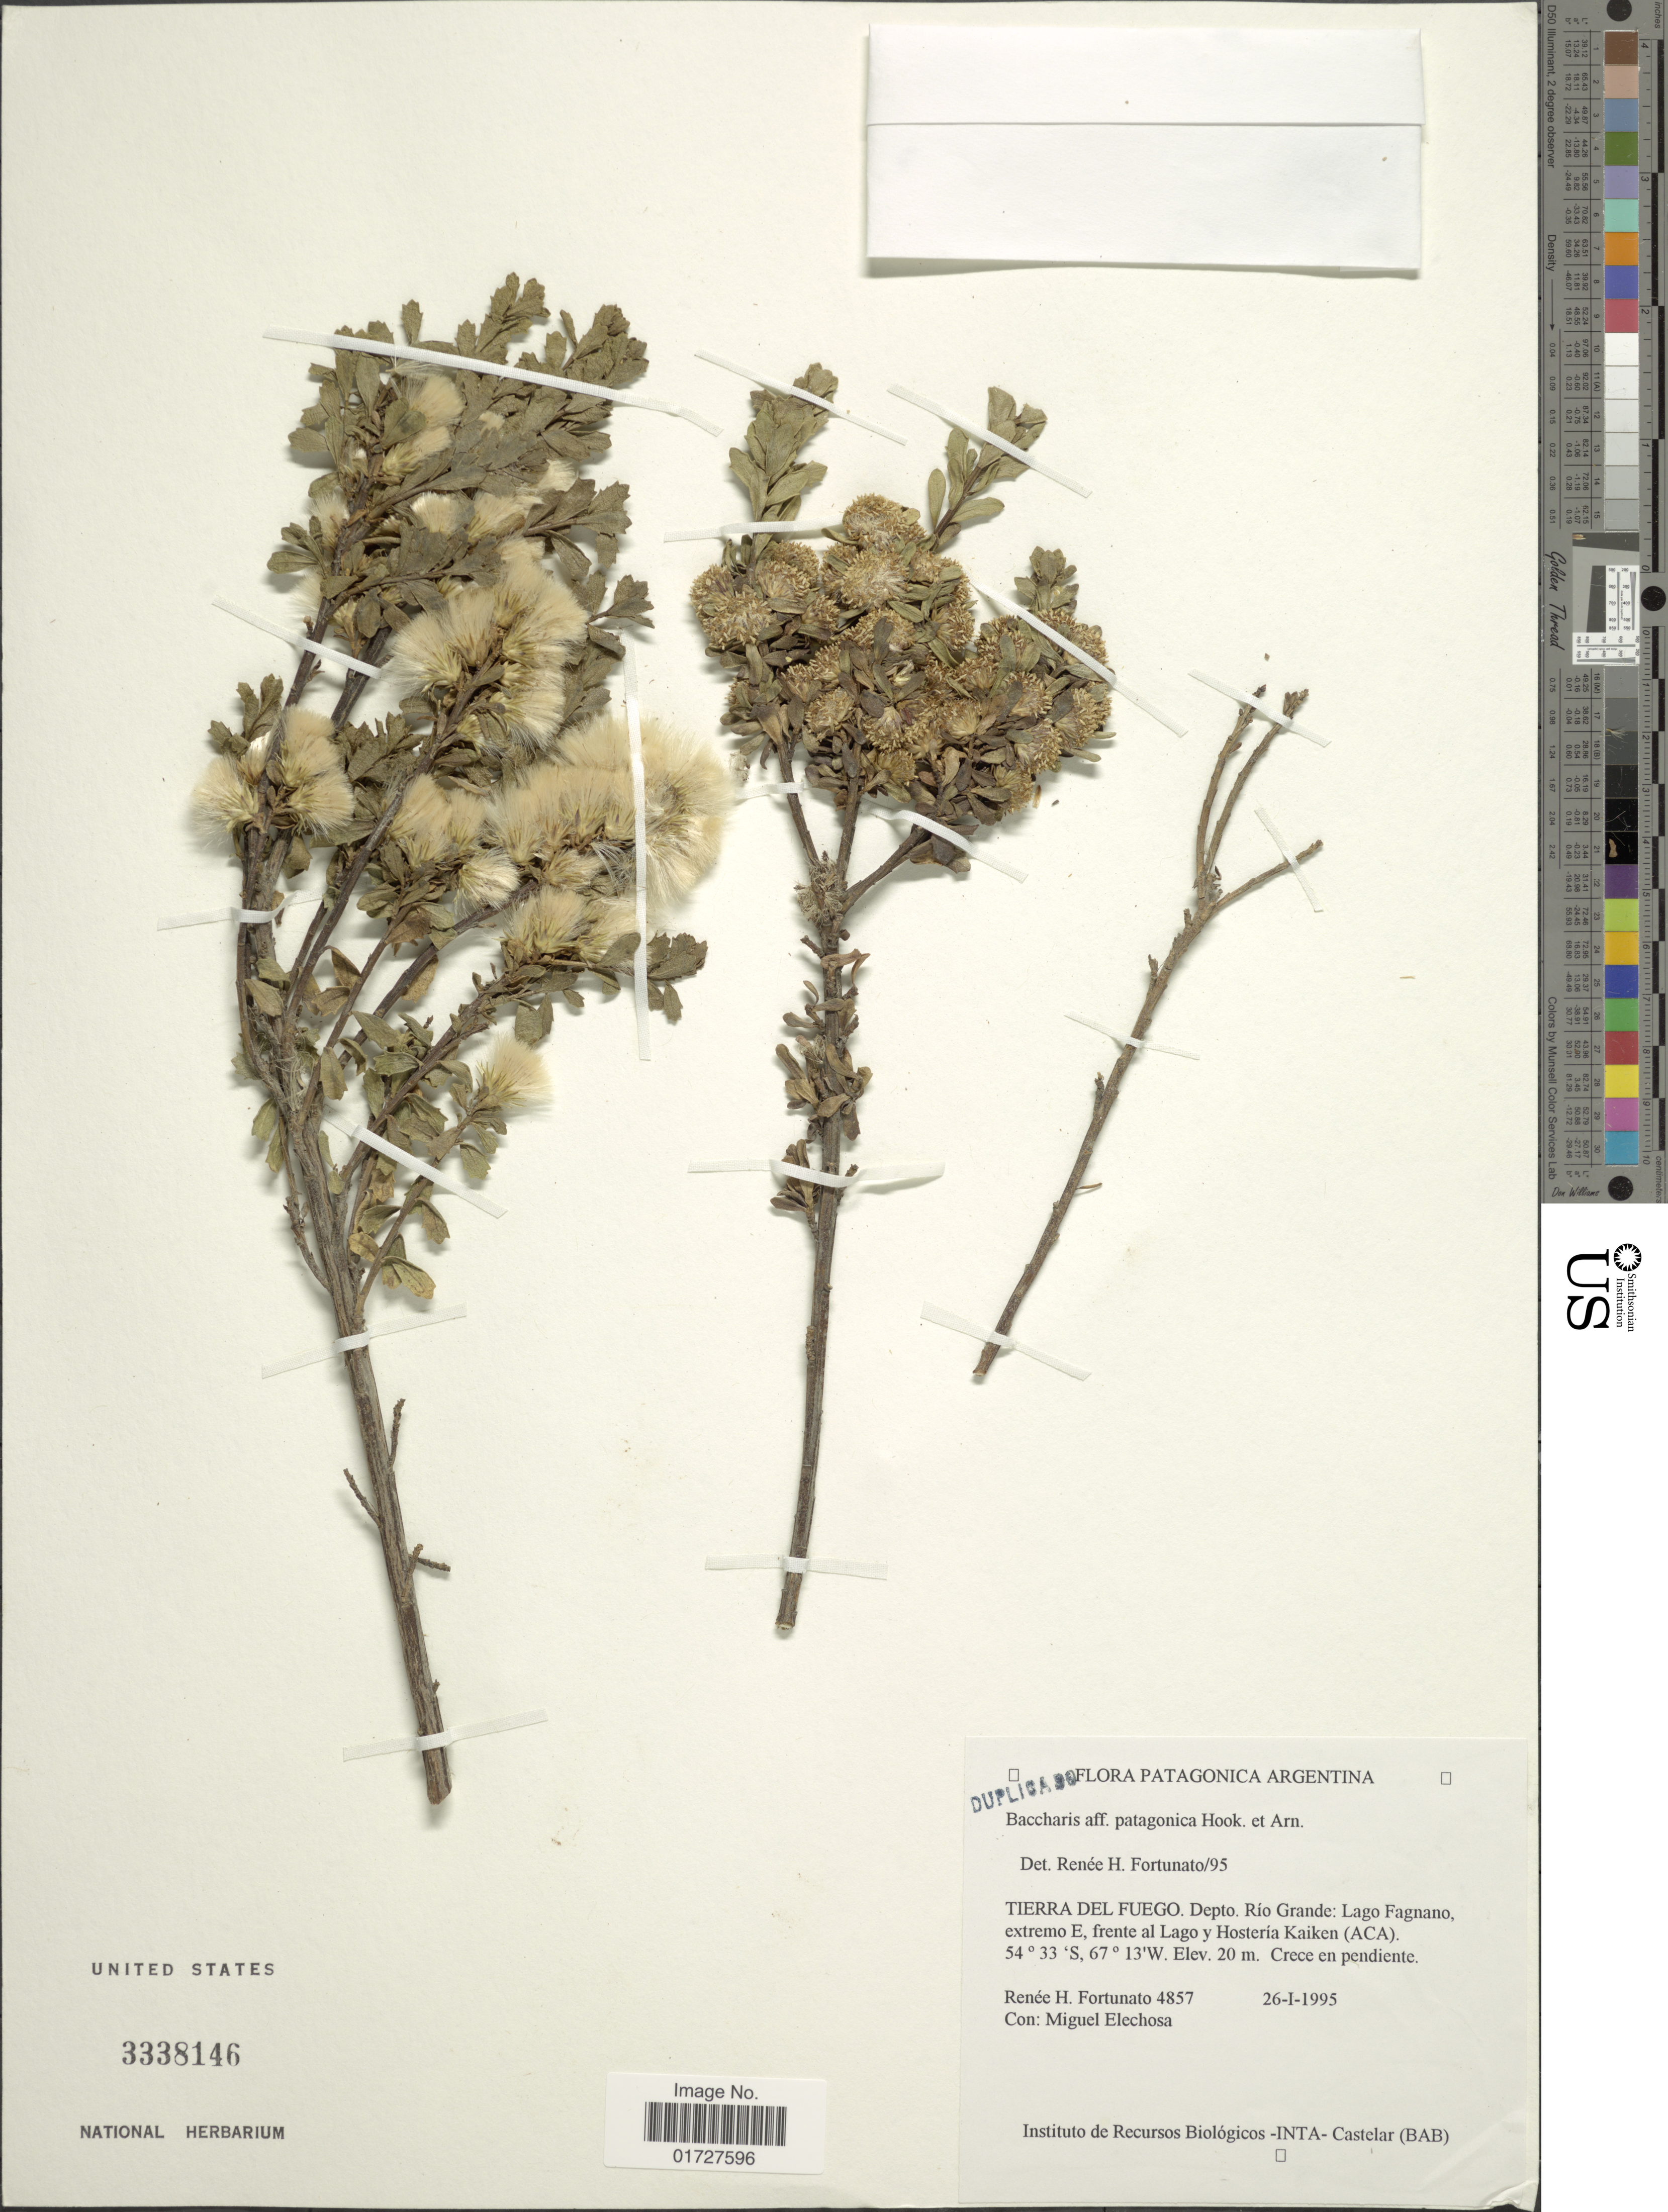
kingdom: Plantae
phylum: Tracheophyta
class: Magnoliopsida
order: Asterales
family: Asteraceae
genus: Baccharis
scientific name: Baccharis patagonica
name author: Hook. & Arn.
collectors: R. H. Fortunato & M. Elechosa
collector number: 4857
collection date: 1995-01-26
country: Argentina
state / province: Tierra del Fuego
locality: Patagonica Argentina, Depto. Rio Grande, Lago Fagnano, extremo E, frente al Lago y Hosteria Kaiken (ACA)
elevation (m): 20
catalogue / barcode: US 3338146